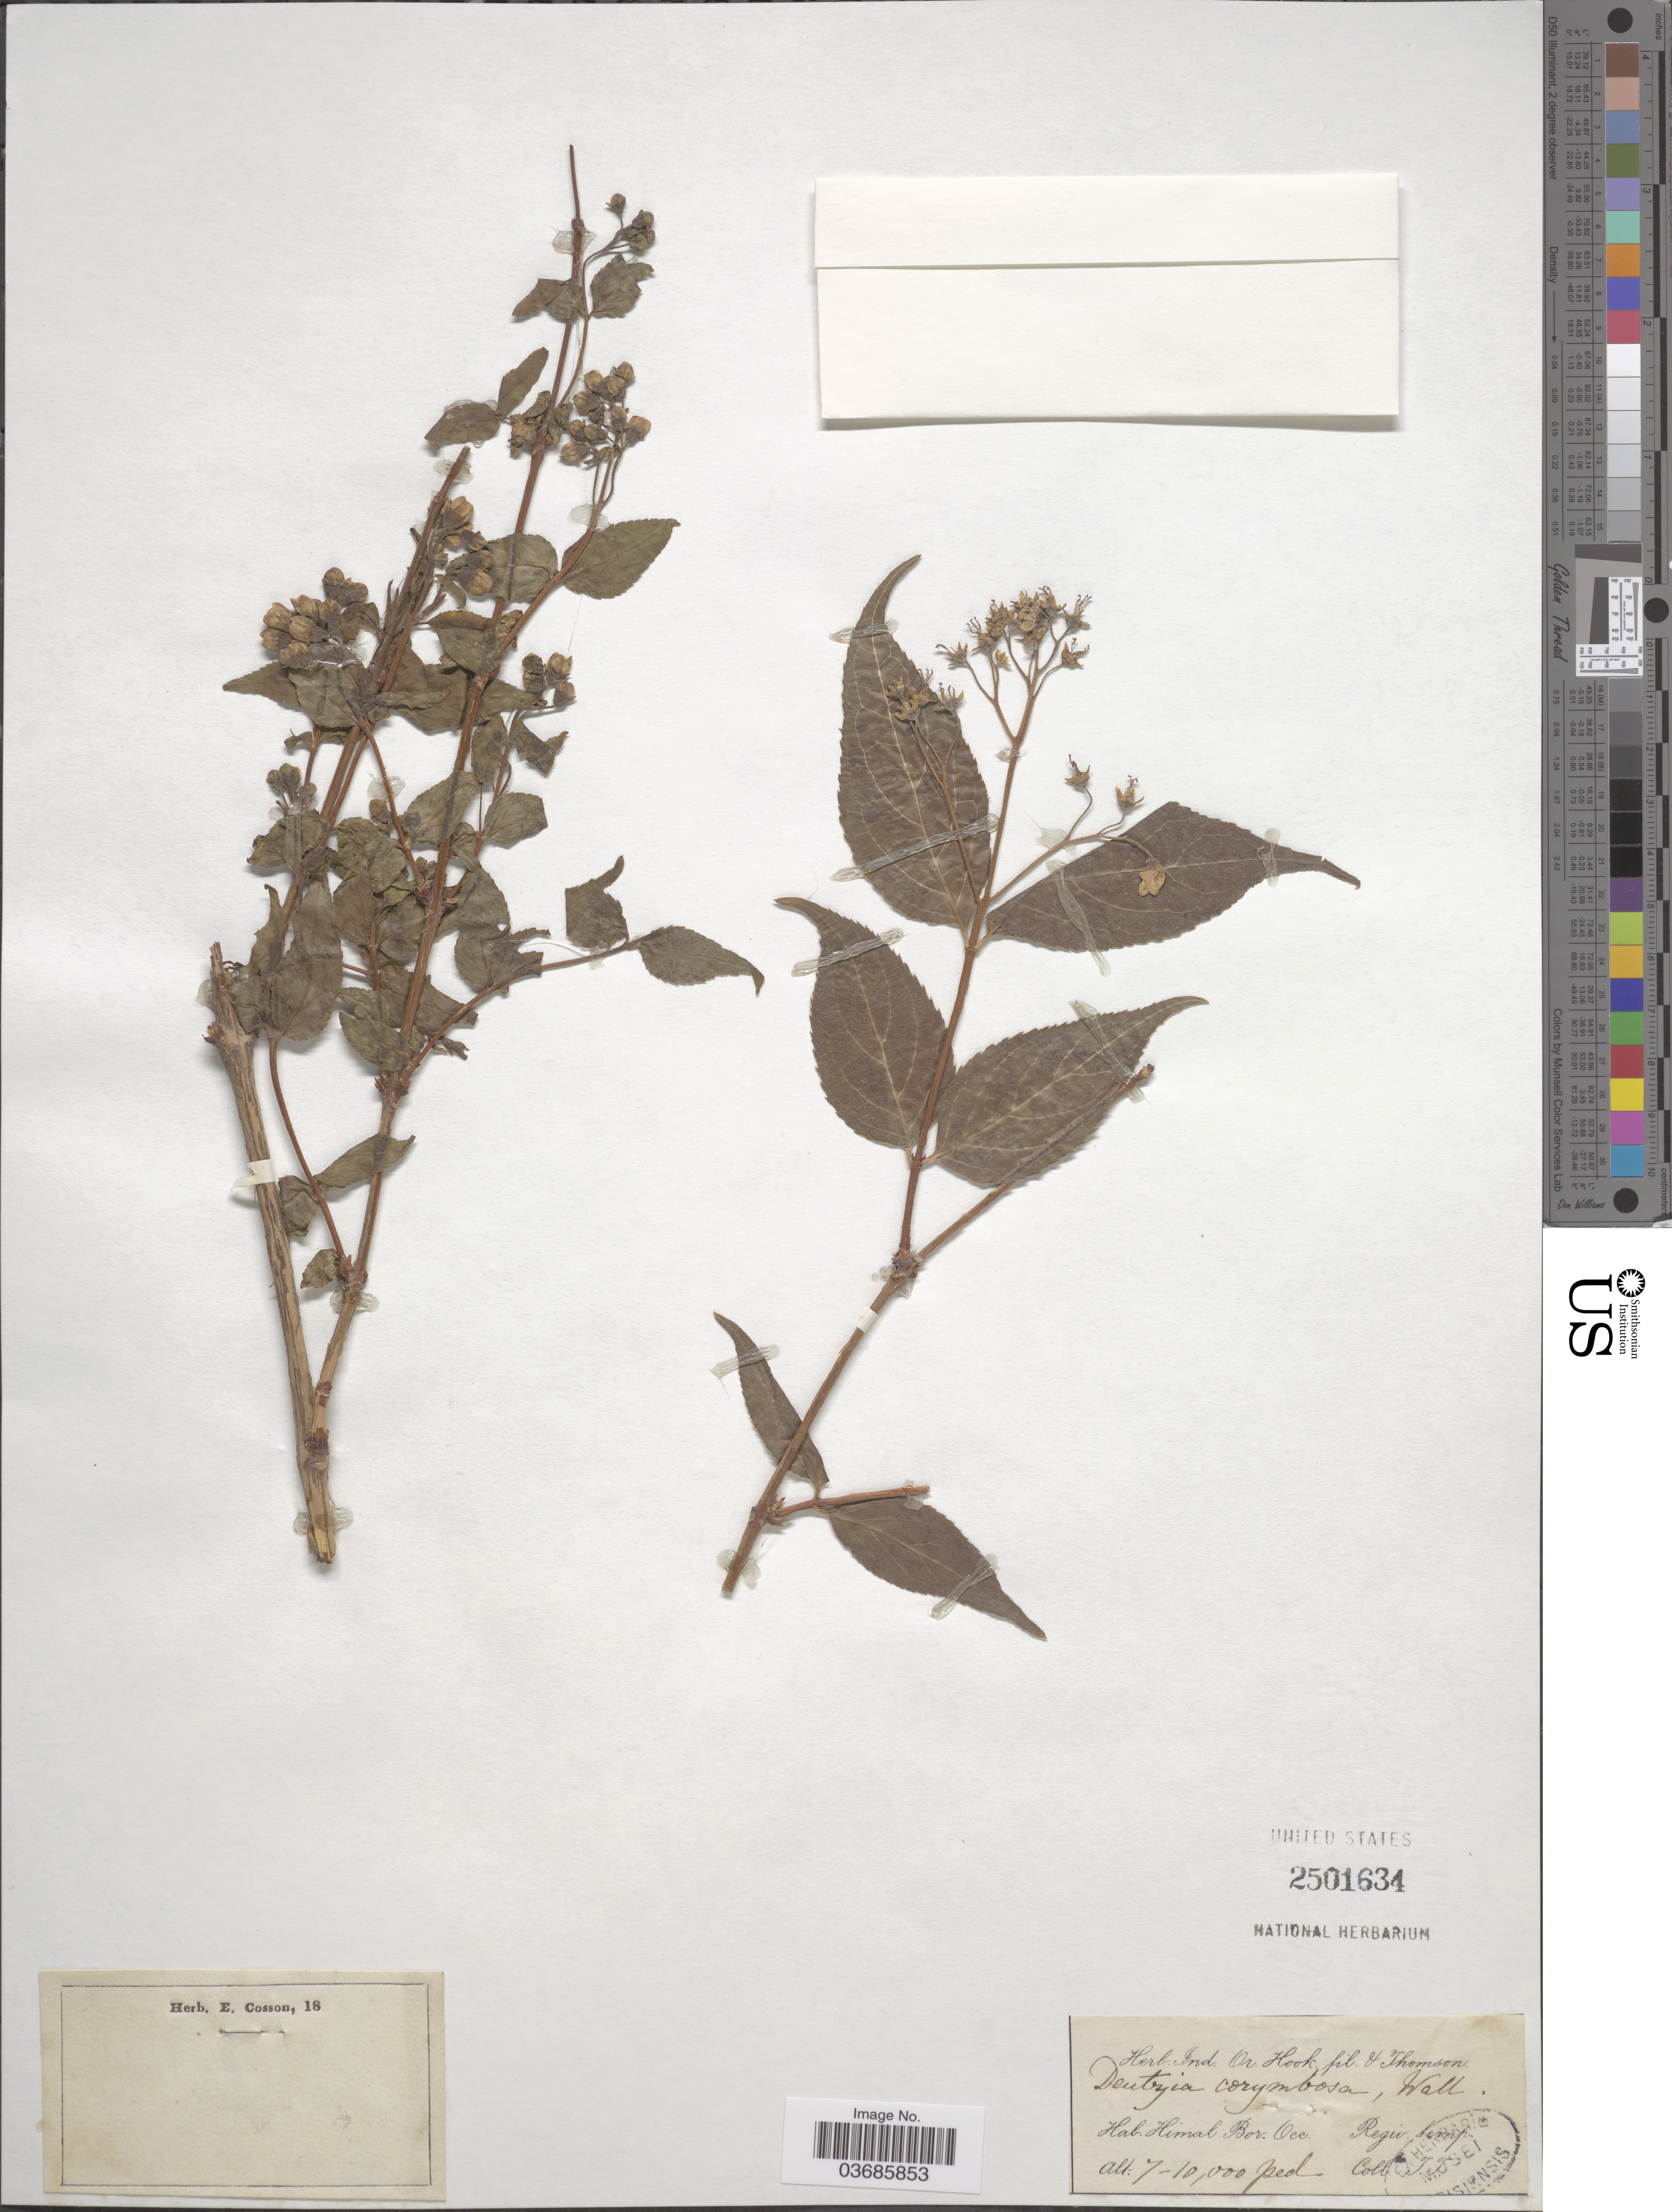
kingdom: Plantae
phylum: Tracheophyta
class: Magnoliopsida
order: Cornales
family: Hydrangeaceae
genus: Deutzia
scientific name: Deutzia corymbosa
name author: R. Br. ex G. Don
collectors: T. Thomson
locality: Himal Bor. Occ.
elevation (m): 2134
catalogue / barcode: US 2501634